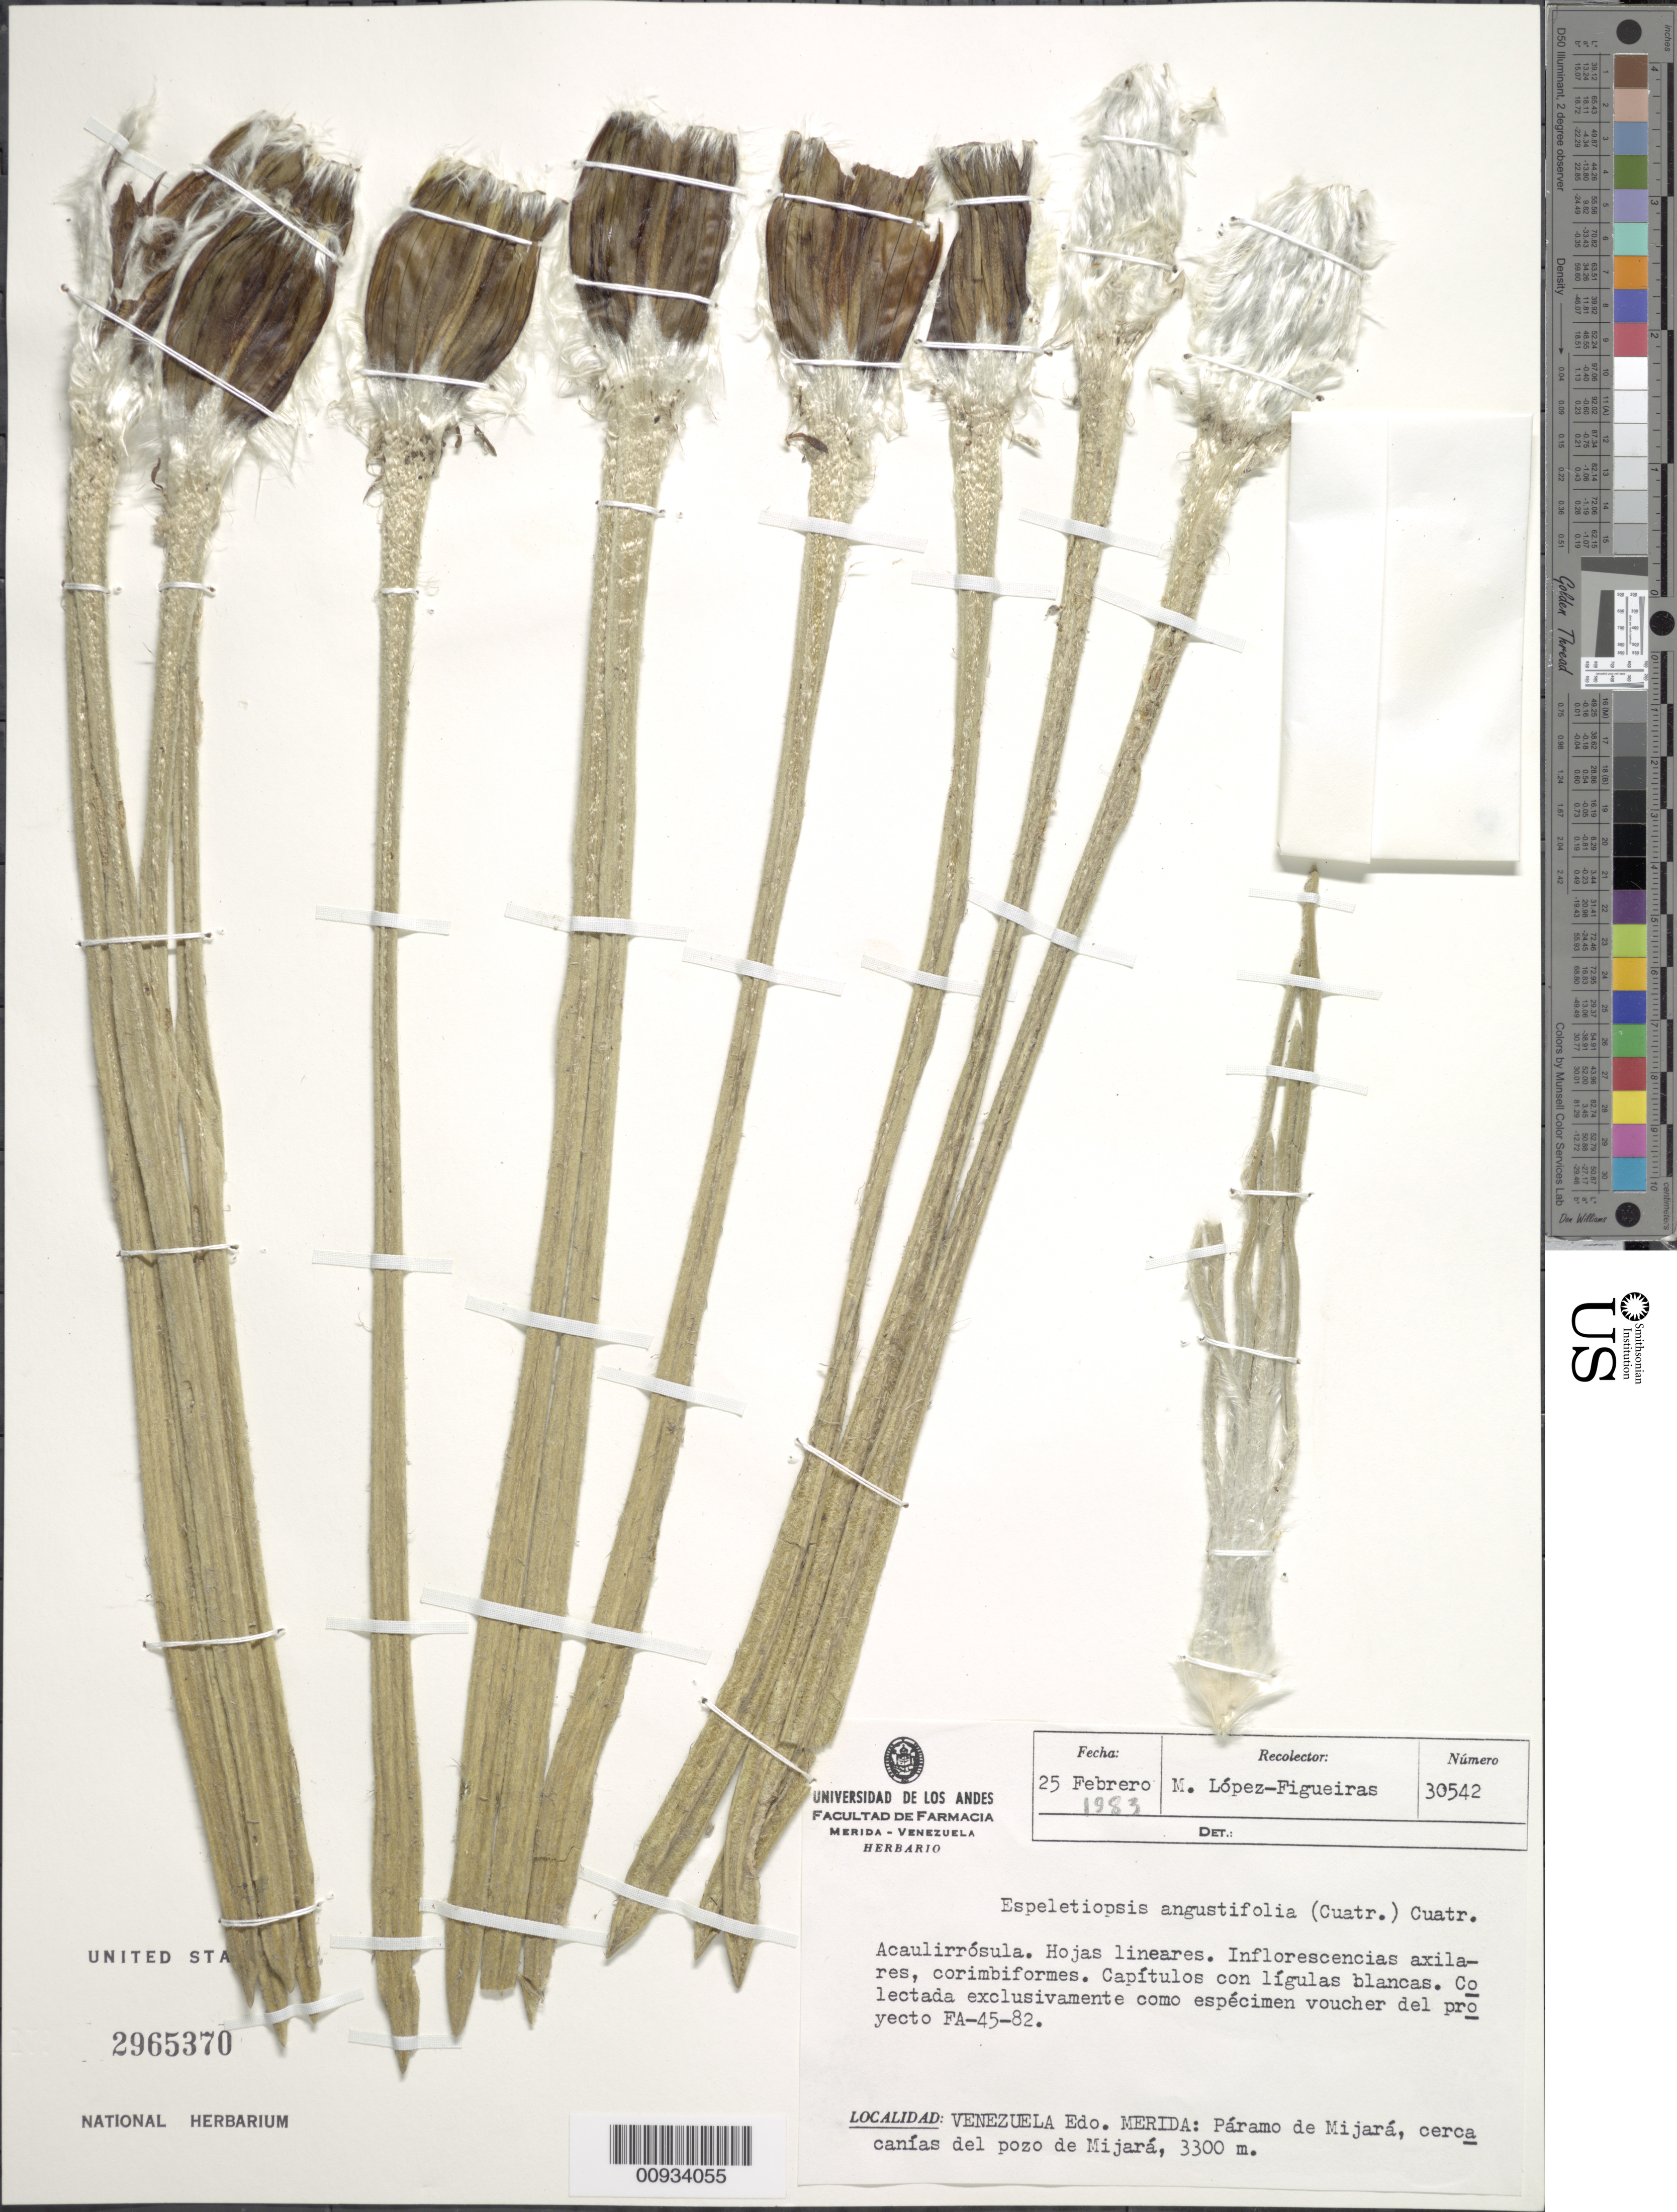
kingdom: Plantae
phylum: Tracheophyta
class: Magnoliopsida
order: Asterales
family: Asteraceae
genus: Espeletiopsis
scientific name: Espeletiopsis angustifolia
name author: (Cuatrec.) Cuatrec.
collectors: M. López Figueiras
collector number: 30542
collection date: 1983-02-25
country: Venezuela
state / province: Mérida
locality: Páramo de Mijará. Cercanías de Pozo de Mijará.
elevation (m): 3300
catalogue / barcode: US 2965370